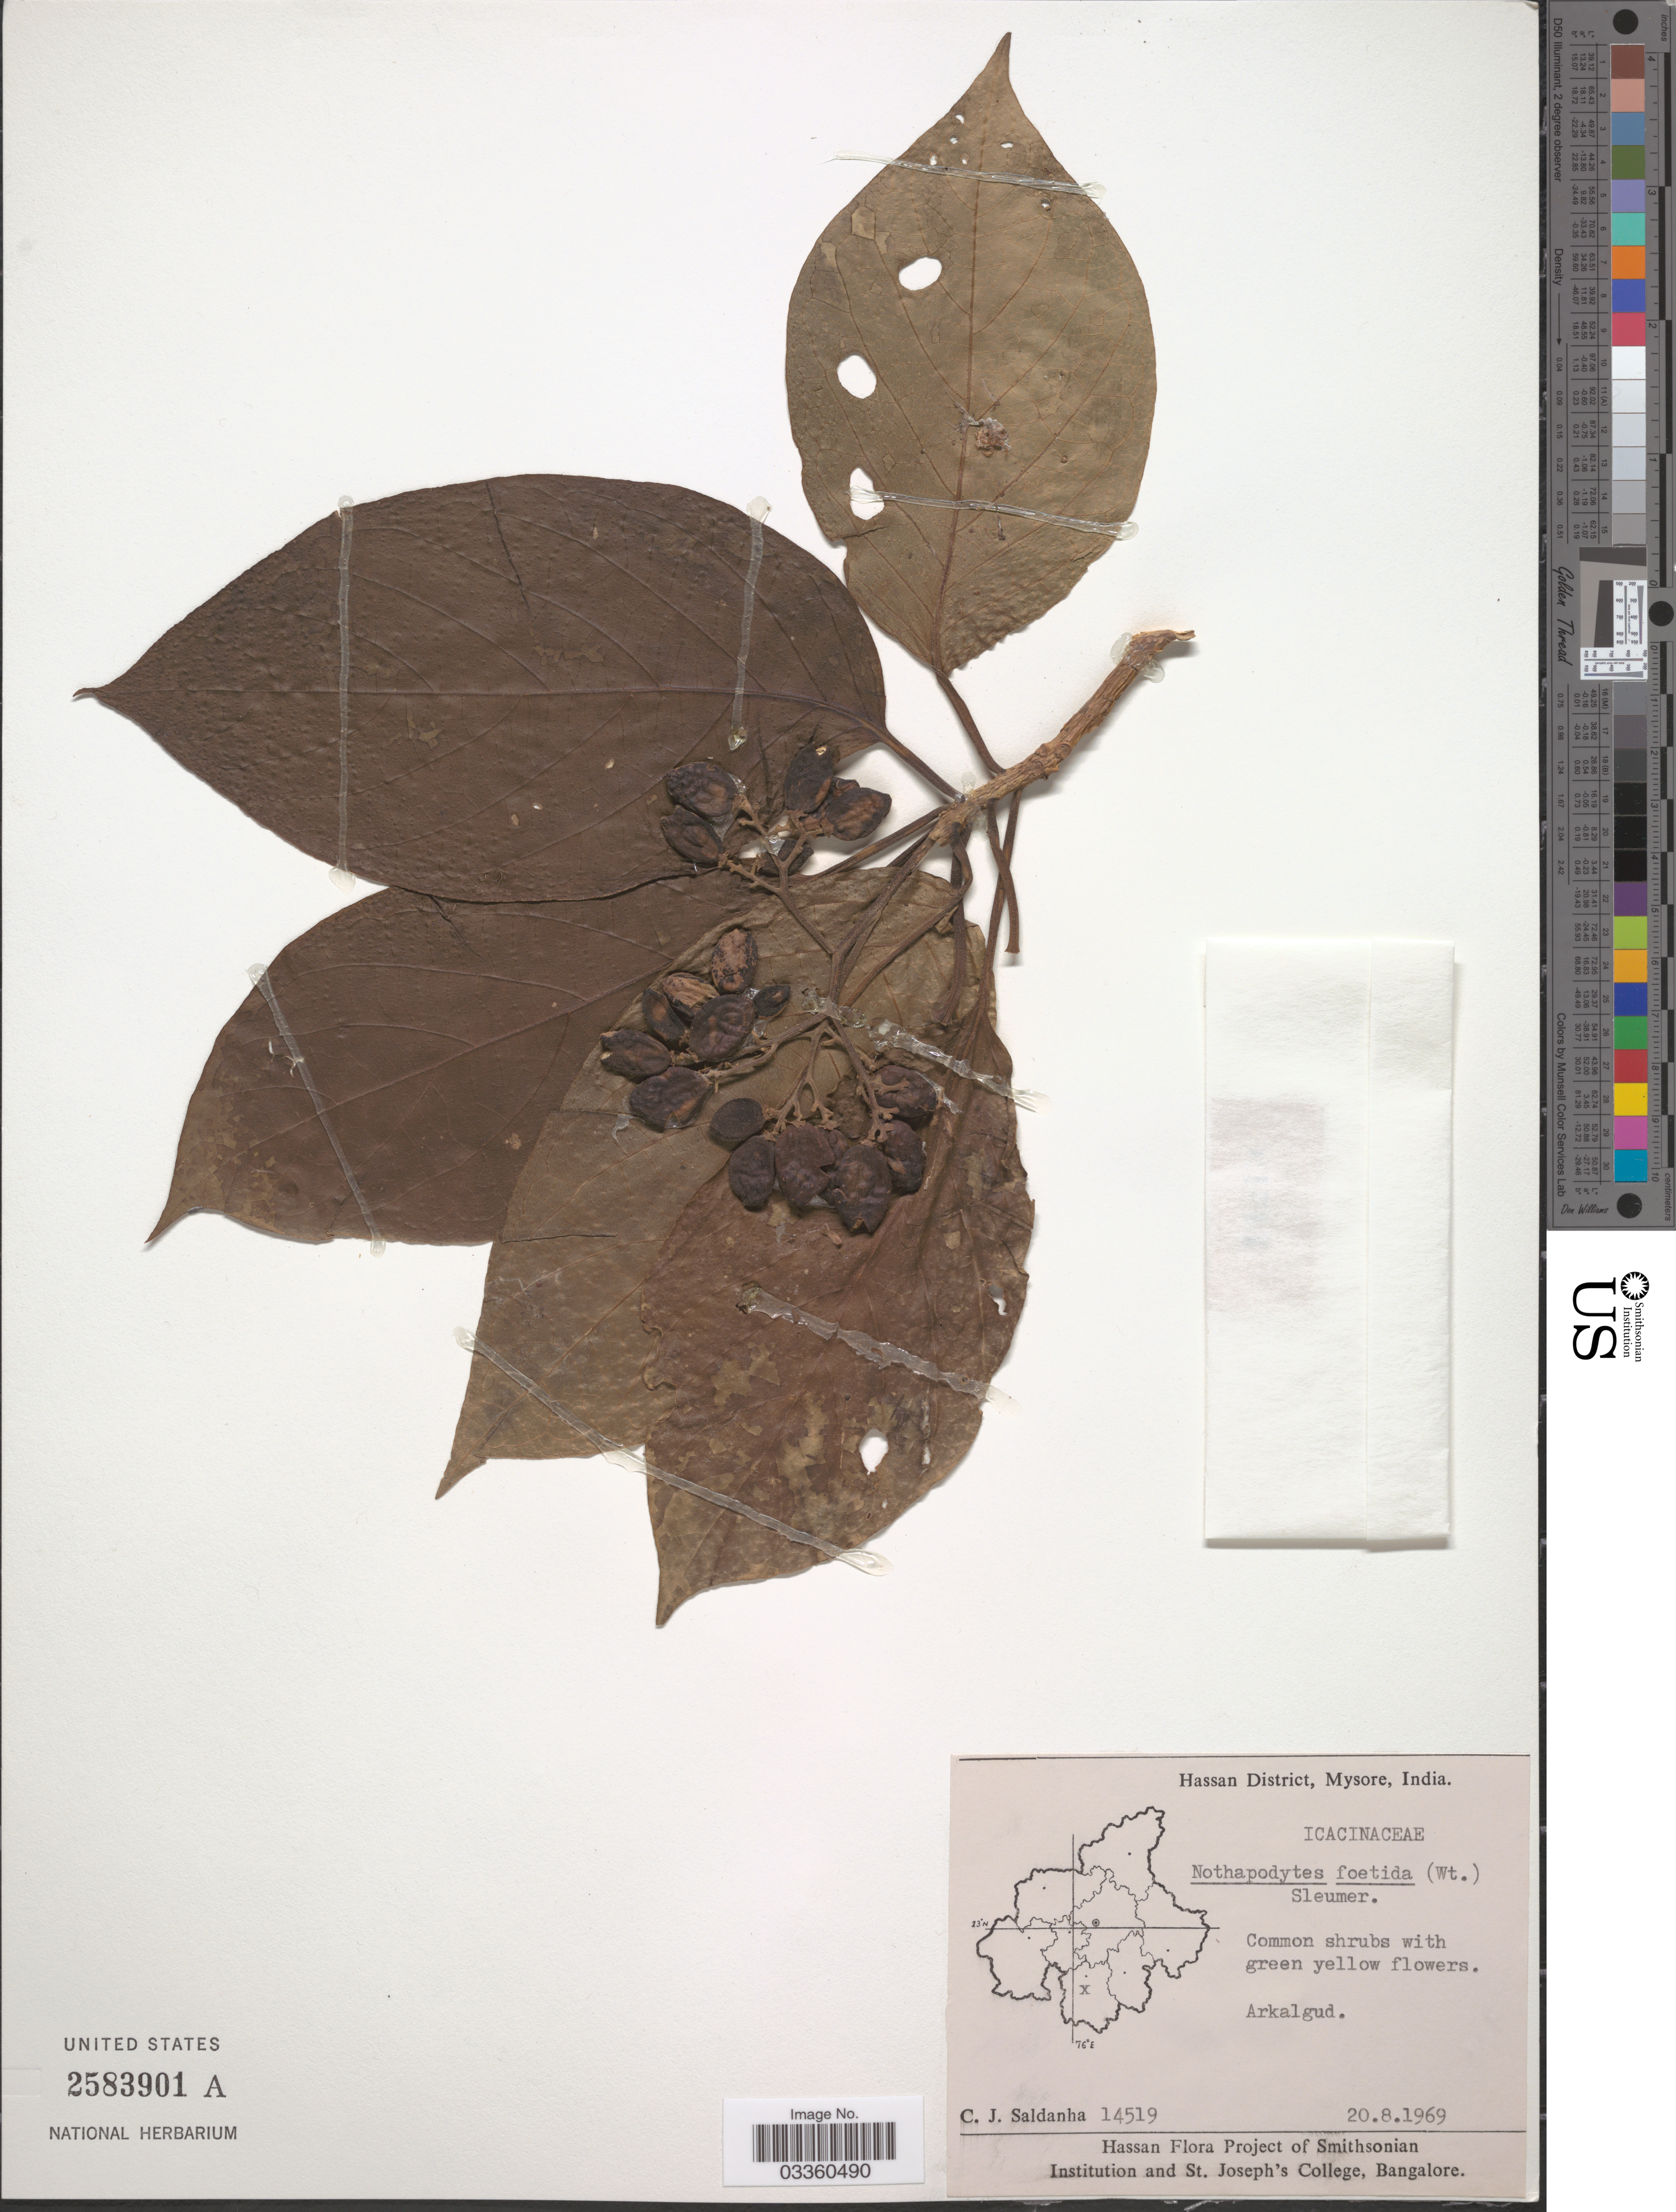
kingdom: Plantae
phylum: Tracheophyta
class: Magnoliopsida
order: Icacinales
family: Icacinaceae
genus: Nothapodytes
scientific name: Nothapodytes foetida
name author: (Wight) Sleumer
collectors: C. J. Saldanha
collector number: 14519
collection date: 1969-08-20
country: India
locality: Hassan District, Mysore. Arkalgud.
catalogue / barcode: US 2583901A